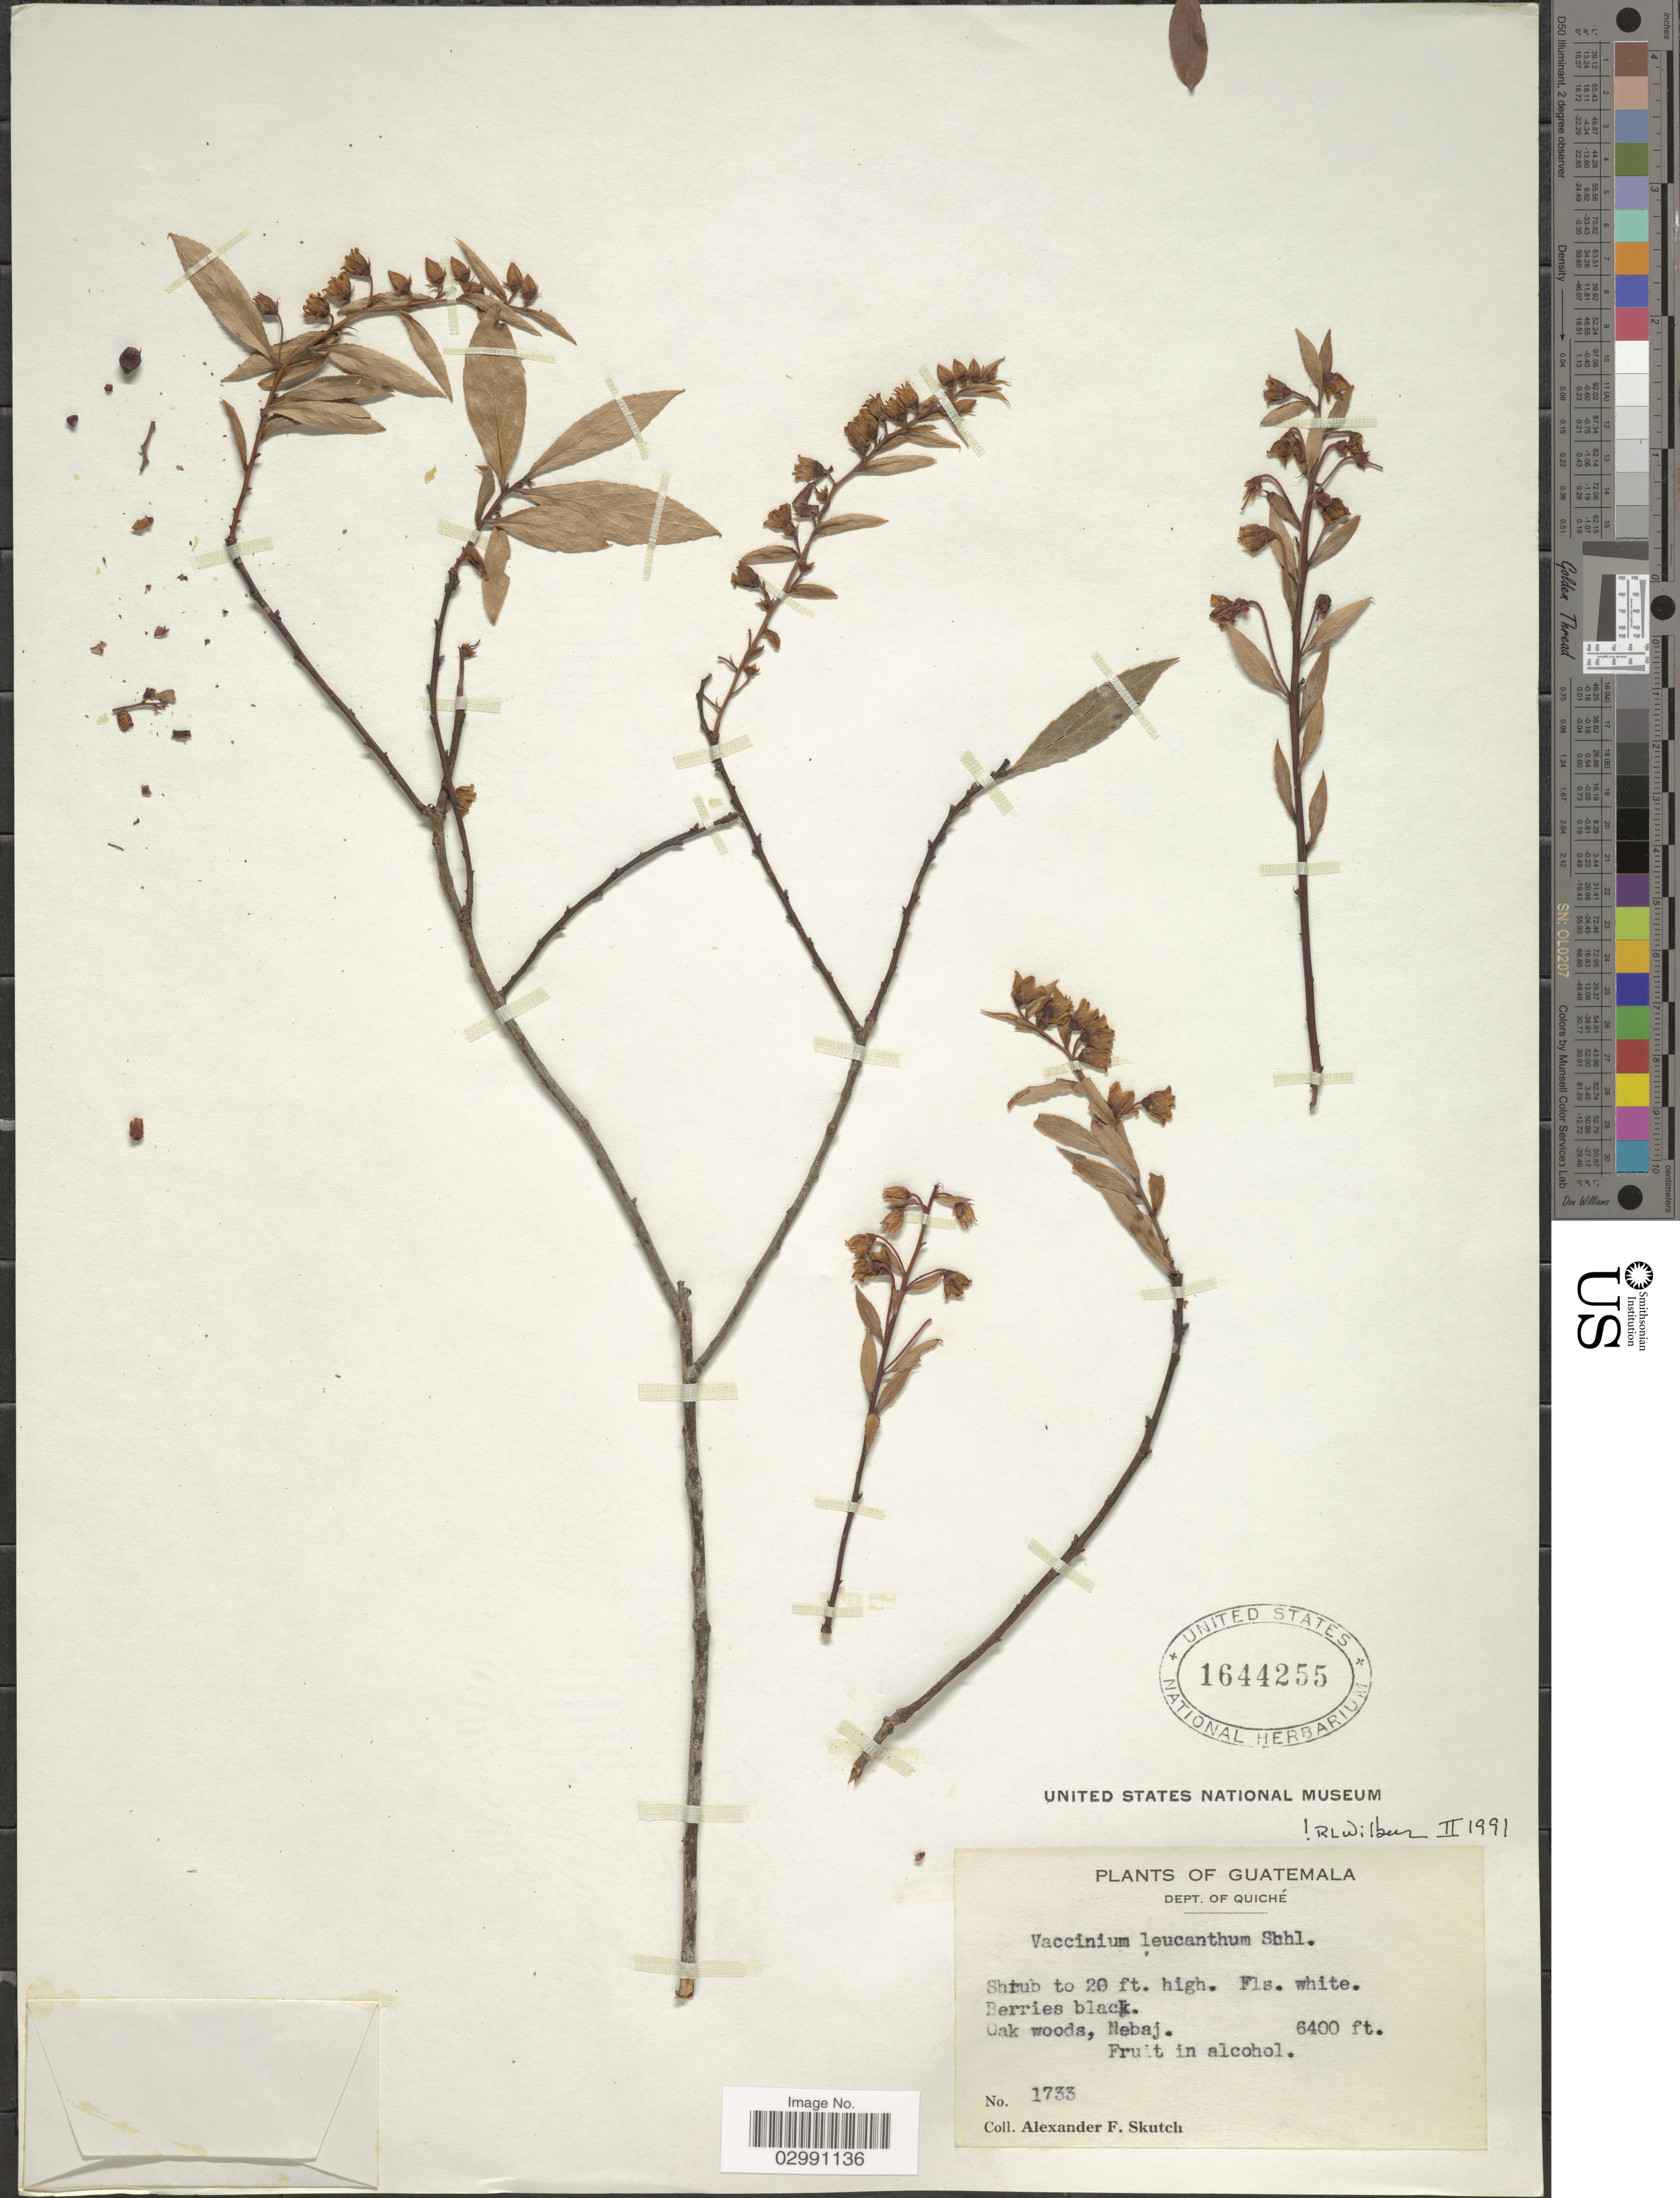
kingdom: Plantae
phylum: Tracheophyta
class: Magnoliopsida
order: Ericales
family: Ericaceae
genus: Vaccinium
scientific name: Vaccinium leucanthum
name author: Schltdl.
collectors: A. F. Skutch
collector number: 1733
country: Guatemala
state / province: El Quiché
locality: Dept. of Quiché. Oak woods, Nebaj.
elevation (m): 1951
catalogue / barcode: US 1644255